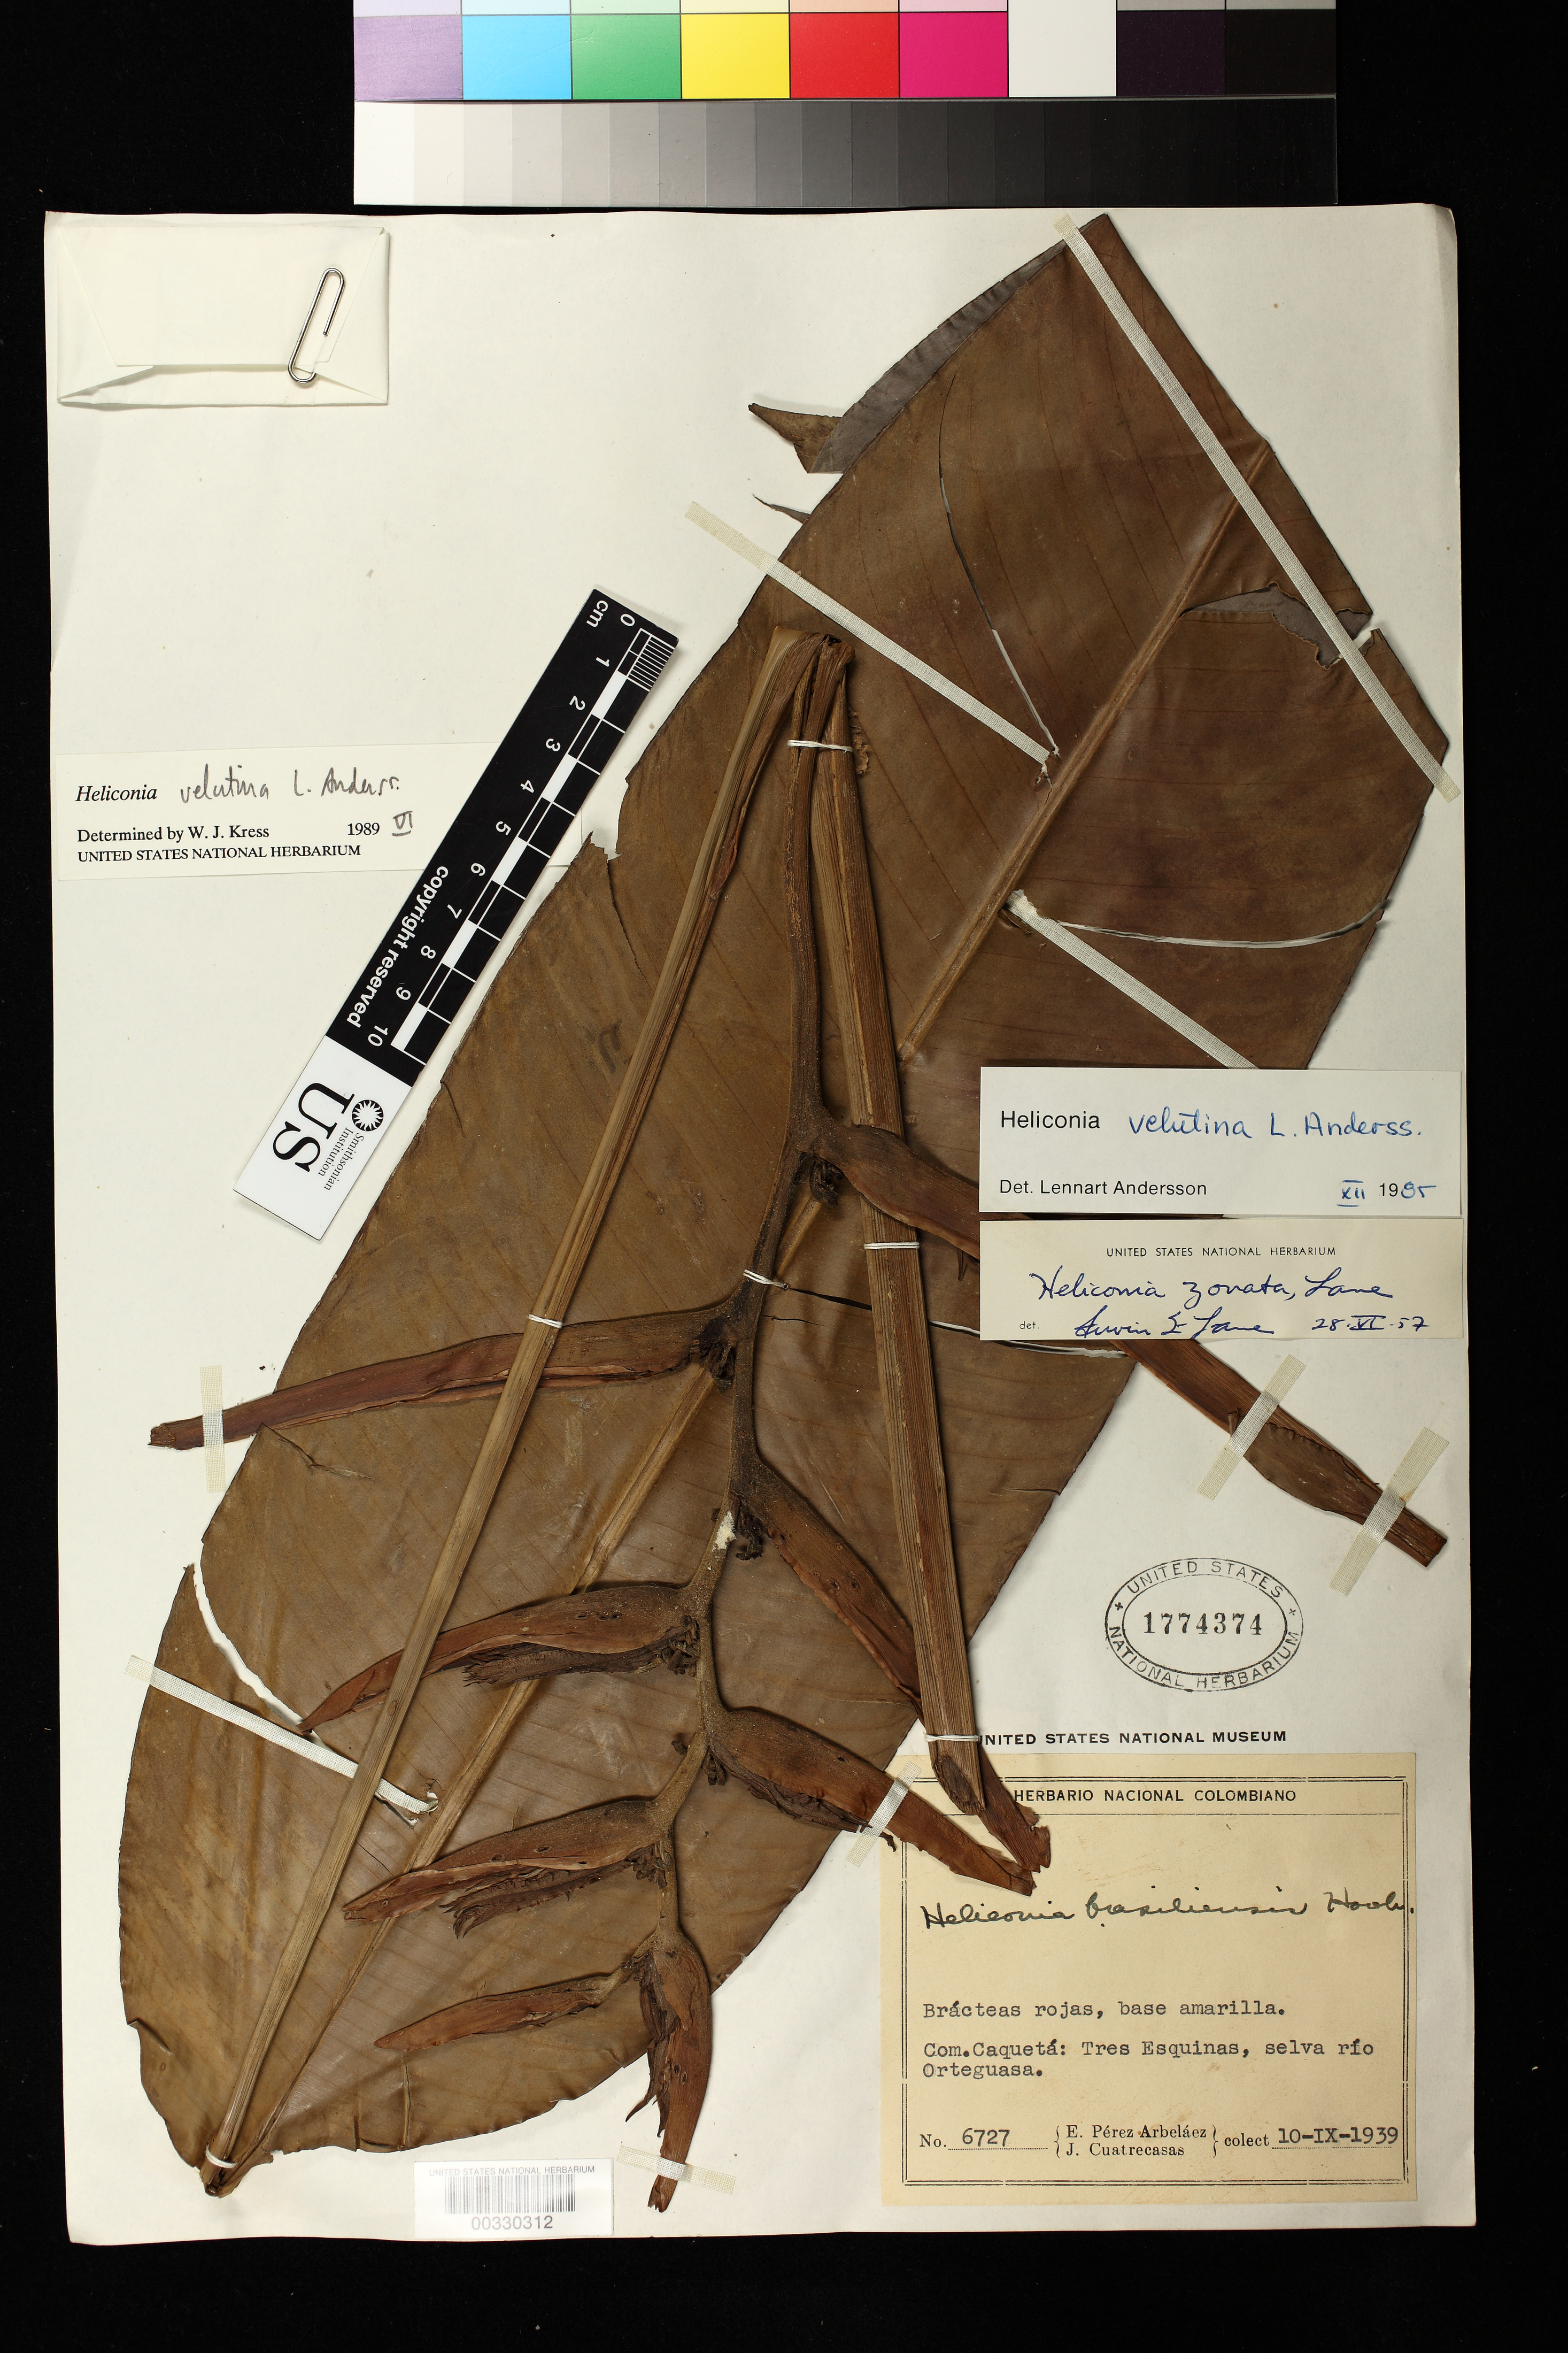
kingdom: Plantae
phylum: Tracheophyta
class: Liliopsida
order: Zingiberales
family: Heliconiaceae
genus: Heliconia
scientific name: Heliconia velutina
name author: L. Andersson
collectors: E. Pérez Arbeláez & J. Cuatrecasas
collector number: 6727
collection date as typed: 10 Sep 1939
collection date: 1939-09-10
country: Colombia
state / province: Caquetá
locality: Tres Esquinas, Rio Ortequasa Forest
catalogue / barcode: US 1774374